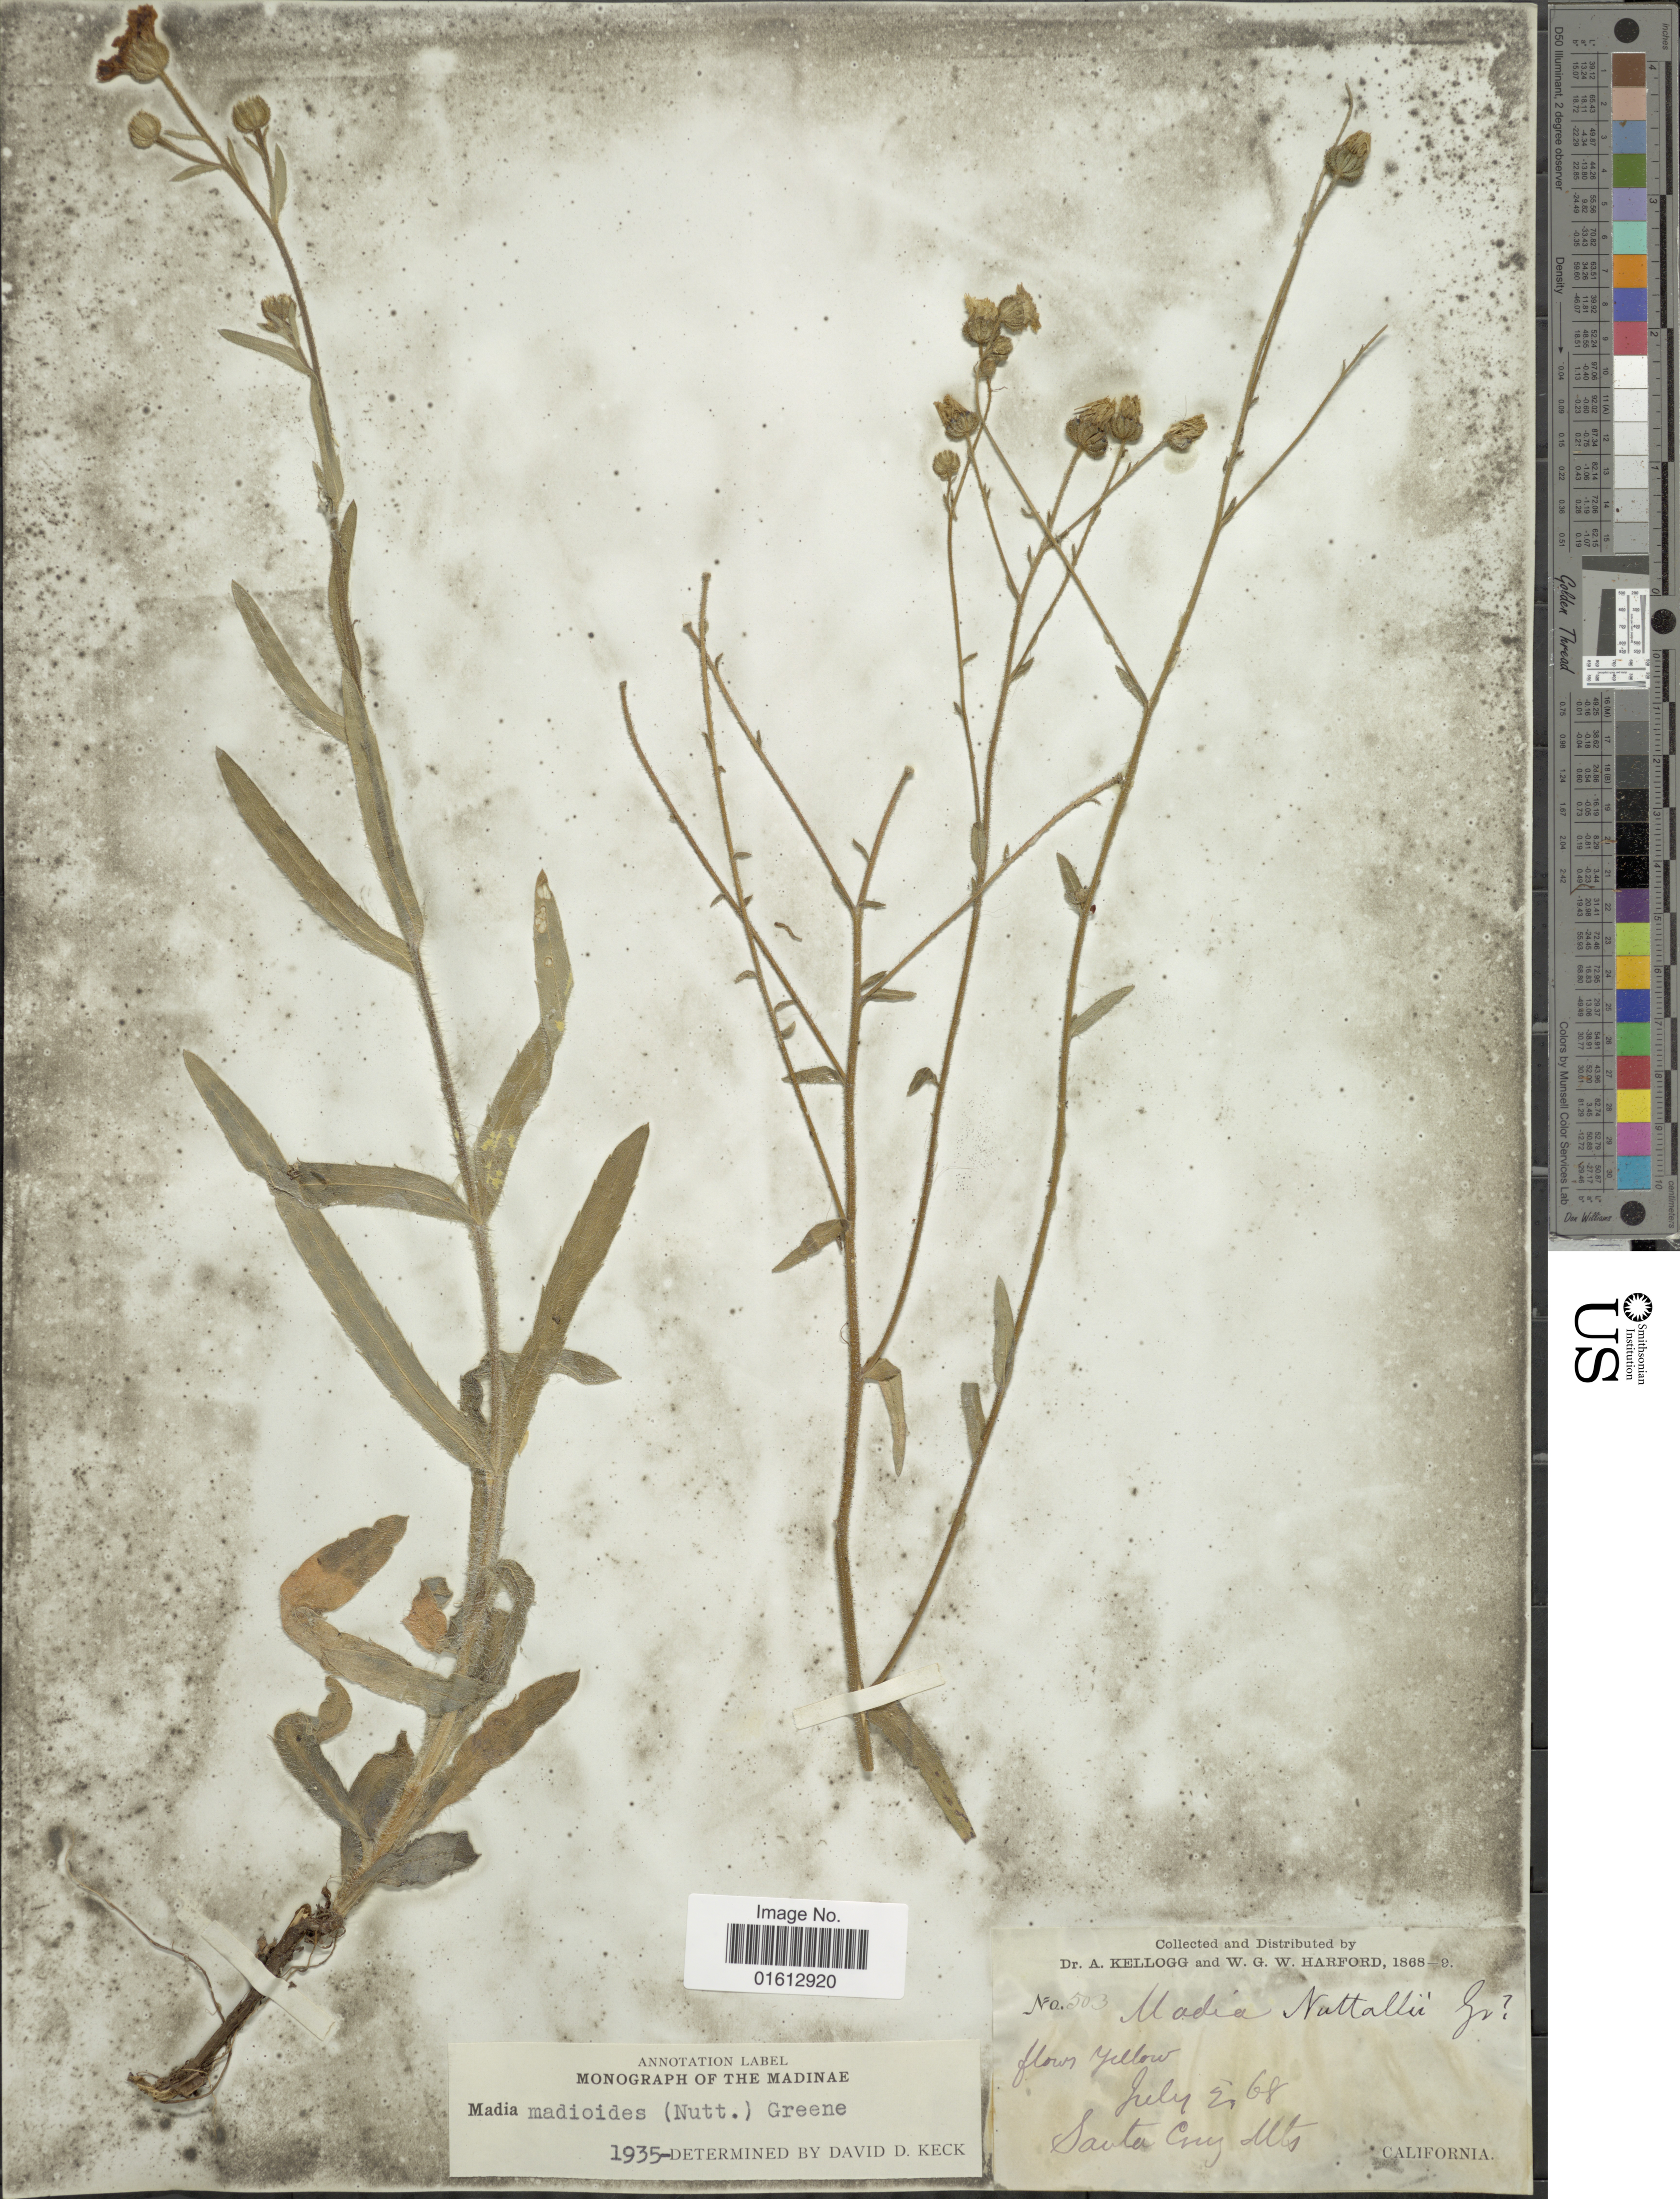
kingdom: Plantae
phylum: Tracheophyta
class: Magnoliopsida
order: Asterales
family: Asteraceae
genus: Madia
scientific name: Madia madioides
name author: (Nutt.) Greene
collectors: A. Kellogg & W. G. W. Harford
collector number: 503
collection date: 1868-07-02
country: United States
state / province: California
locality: Santa Cruz Mts.